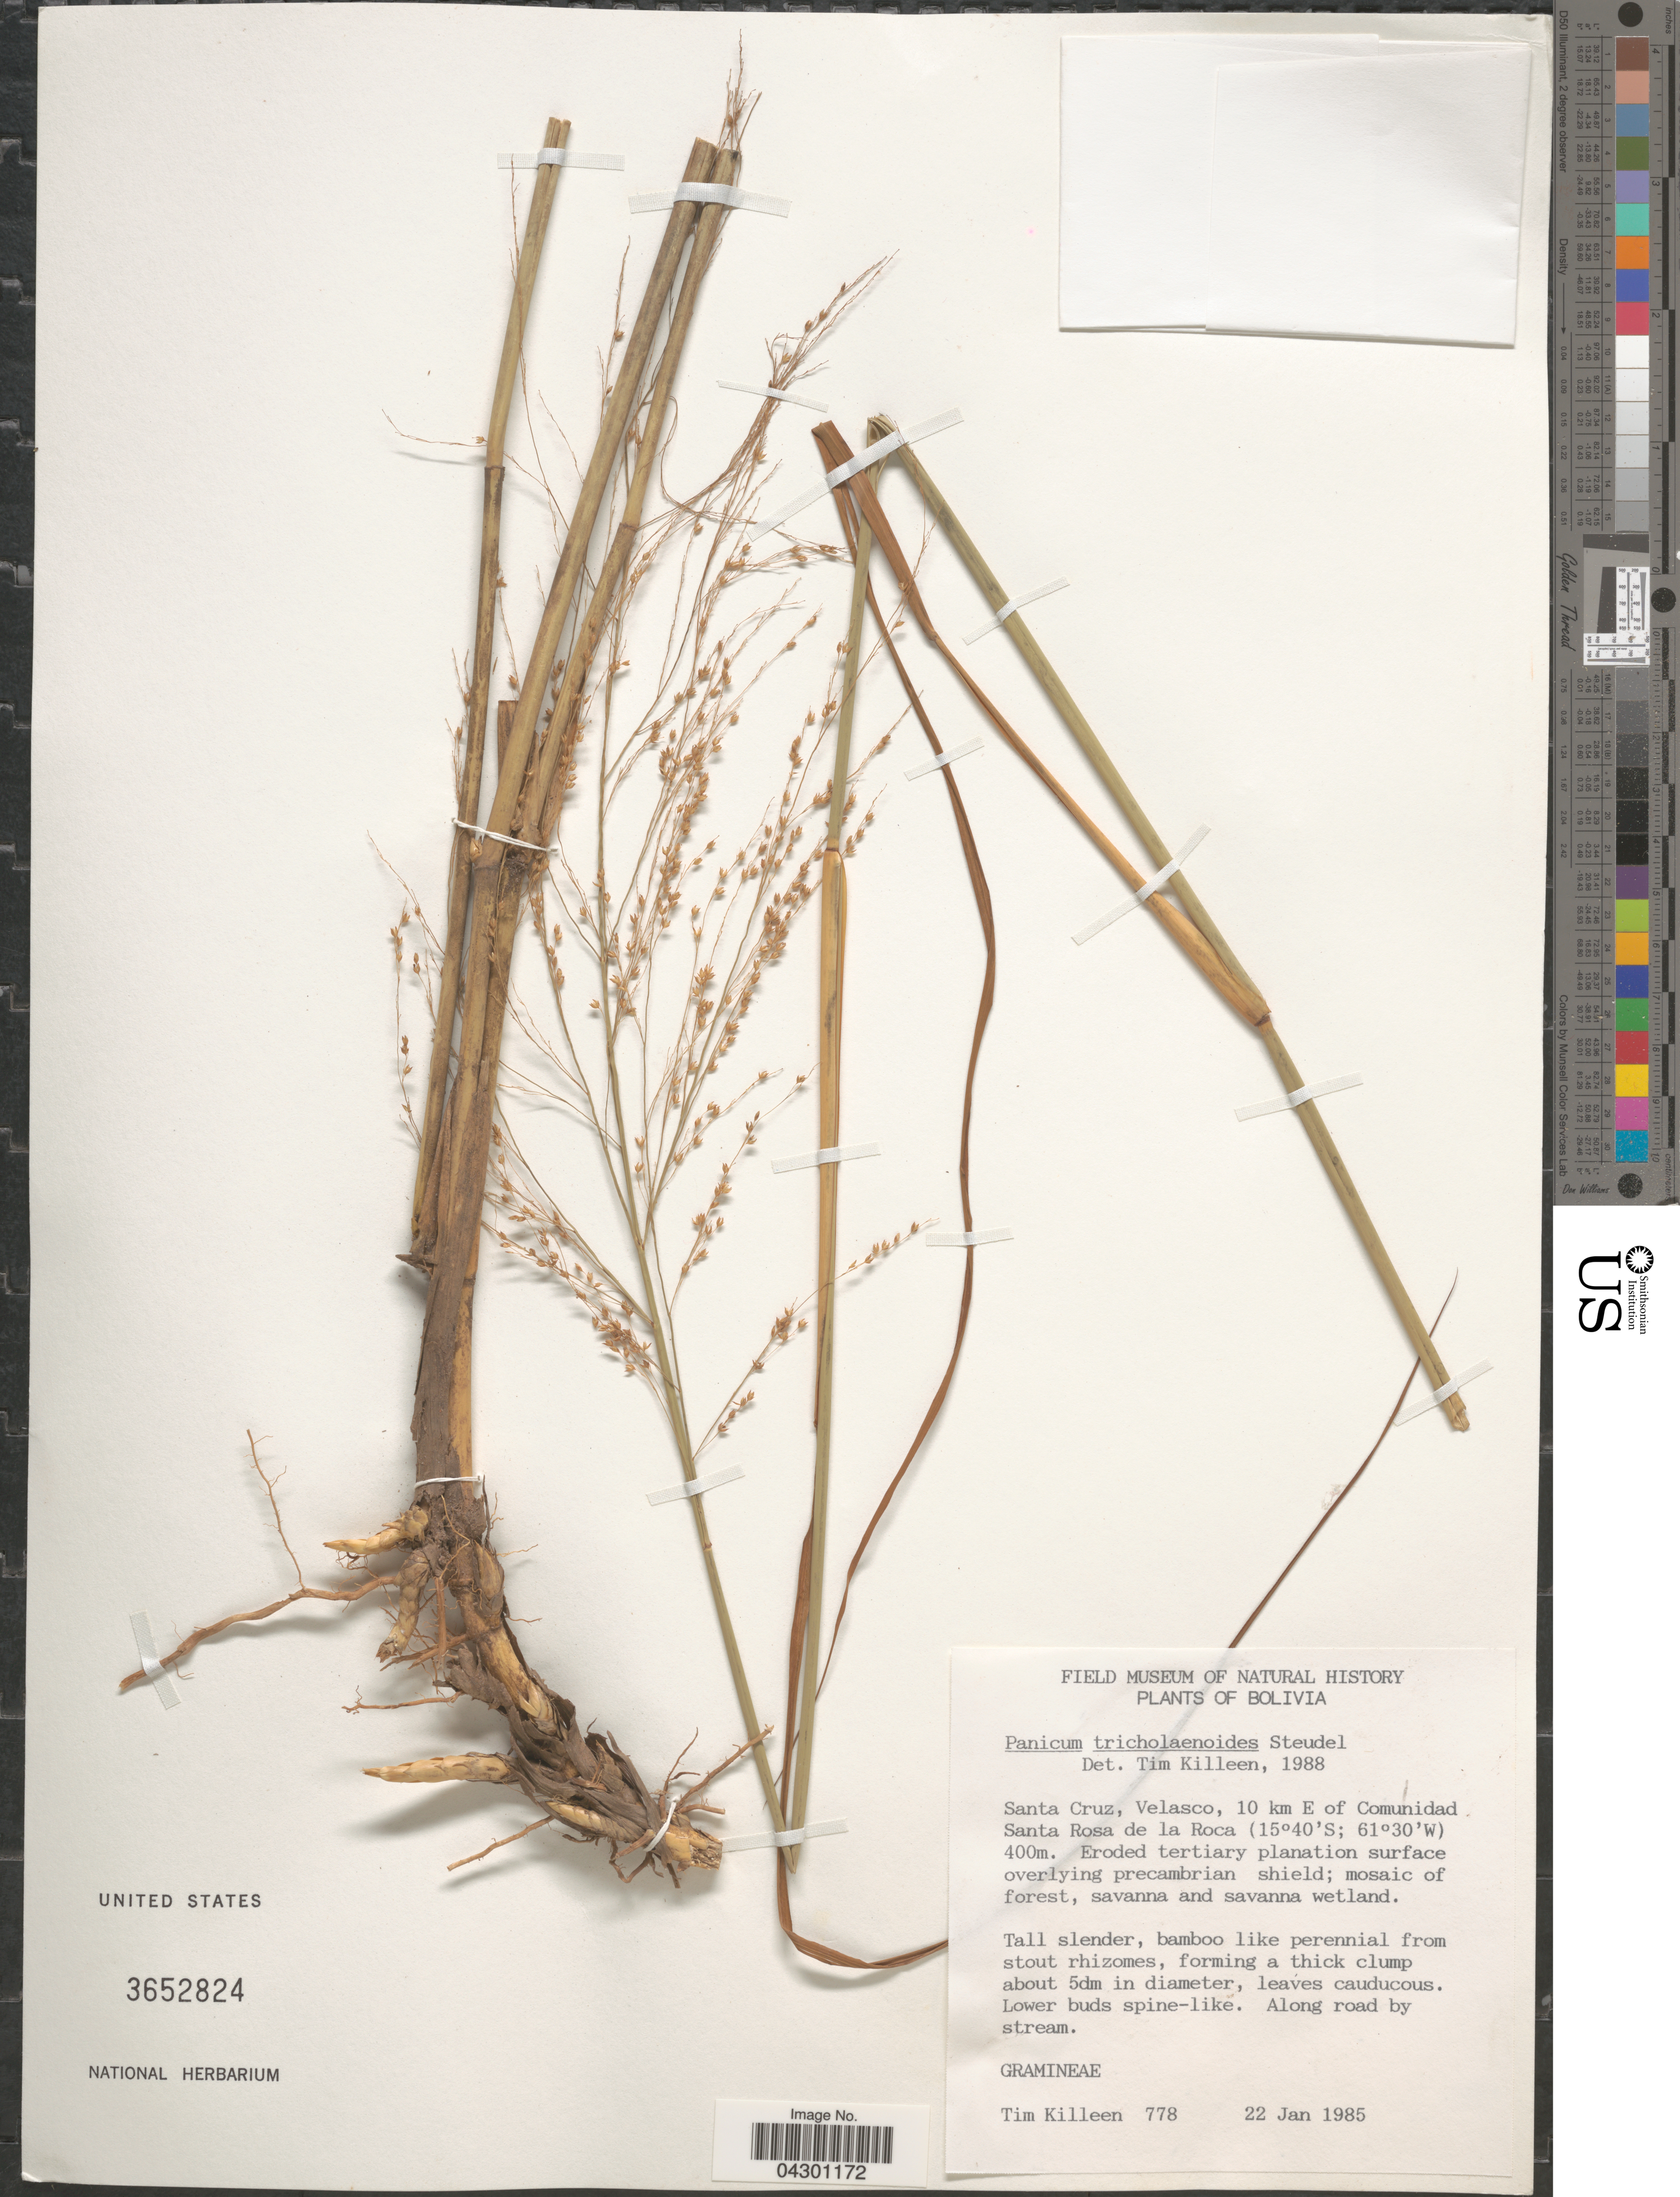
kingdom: Plantae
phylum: Tracheophyta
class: Liliopsida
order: Poales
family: Poaceae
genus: Panicum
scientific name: Panicum tricholaenoides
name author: Steud.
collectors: T. J. Killeen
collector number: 778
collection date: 1985-01-22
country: Bolivia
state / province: Santa Cruz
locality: Velasco, 10 km E of Comunidad Santa Rosa de la Roca.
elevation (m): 400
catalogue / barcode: US 3652824